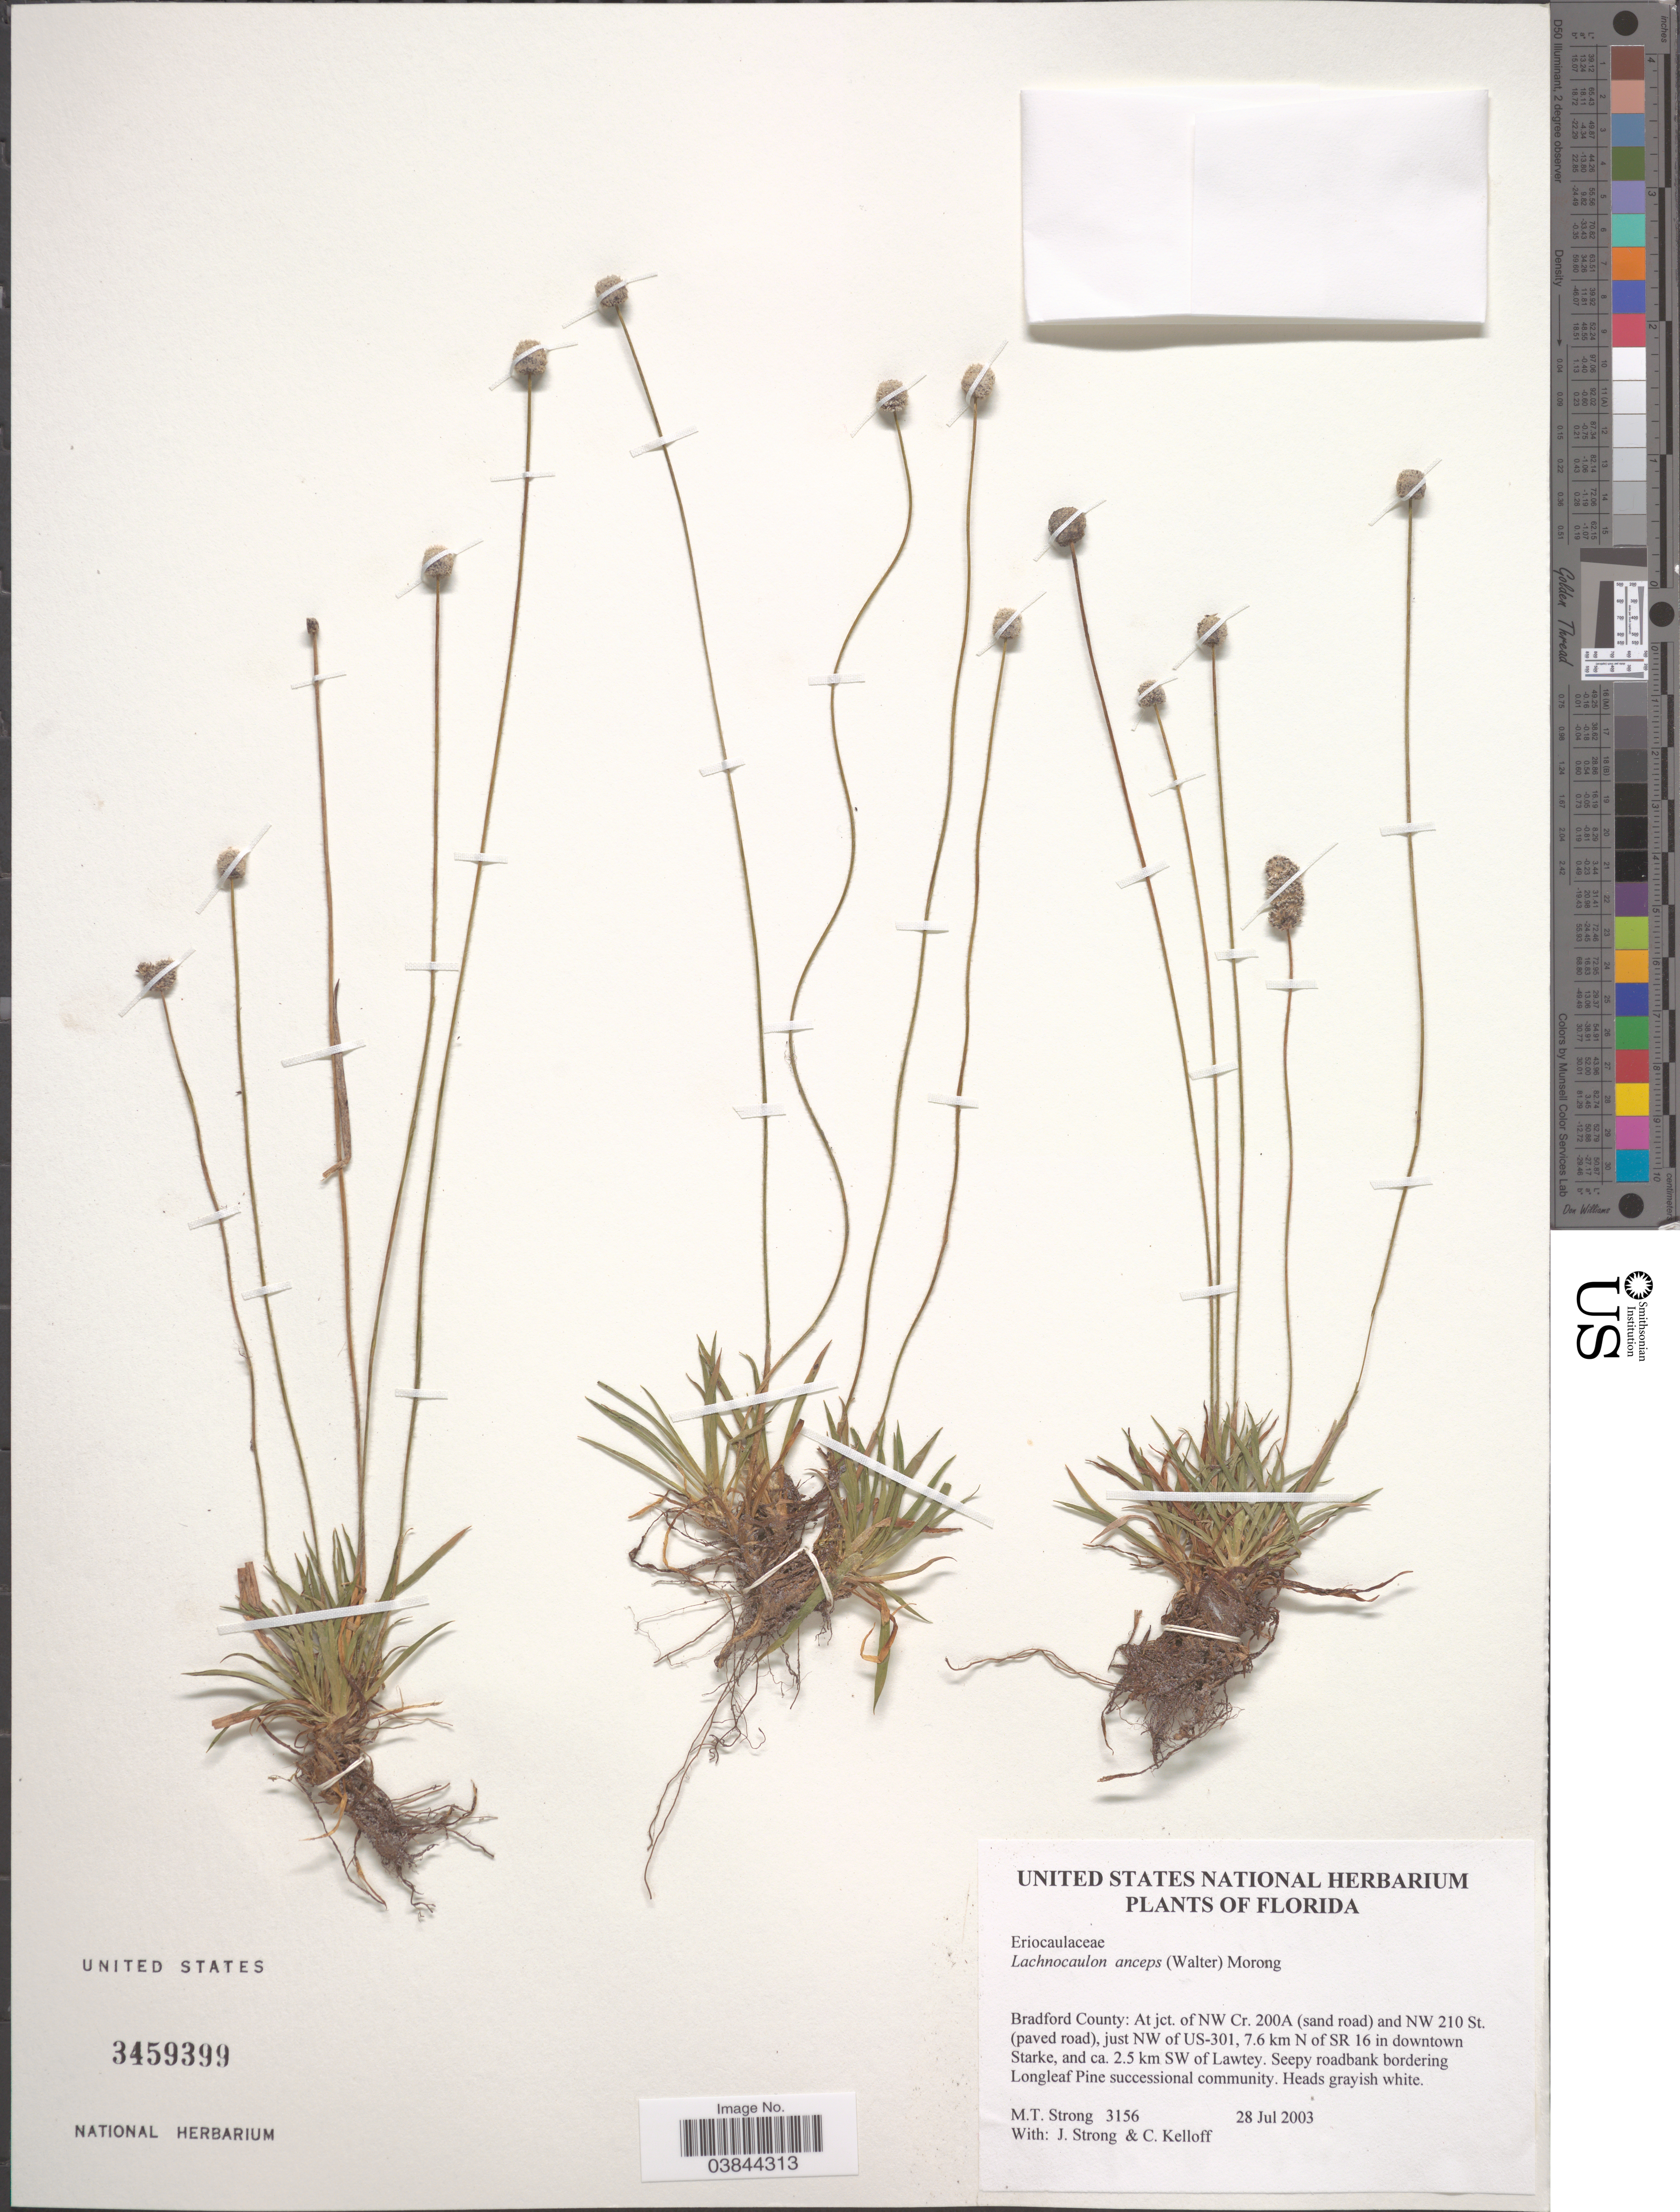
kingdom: Plantae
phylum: Tracheophyta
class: Liliopsida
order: Poales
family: Eriocaulaceae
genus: Lachnocaulon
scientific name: Lachnocaulon anceps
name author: (Walter) Morong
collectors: M. T. Strong, J. Strong & C. L. Kelloff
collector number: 3156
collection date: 2003-07-28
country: United States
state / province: Florida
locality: Bradford County: At jct. of NW. Cr. 200A (sand road) and NW 210 St. (paved road), just NW of US-301, 7.6 km N of SR 16 in downtown Starke, and ca. 2.5 km SW of Lawtey.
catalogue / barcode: US 3459399